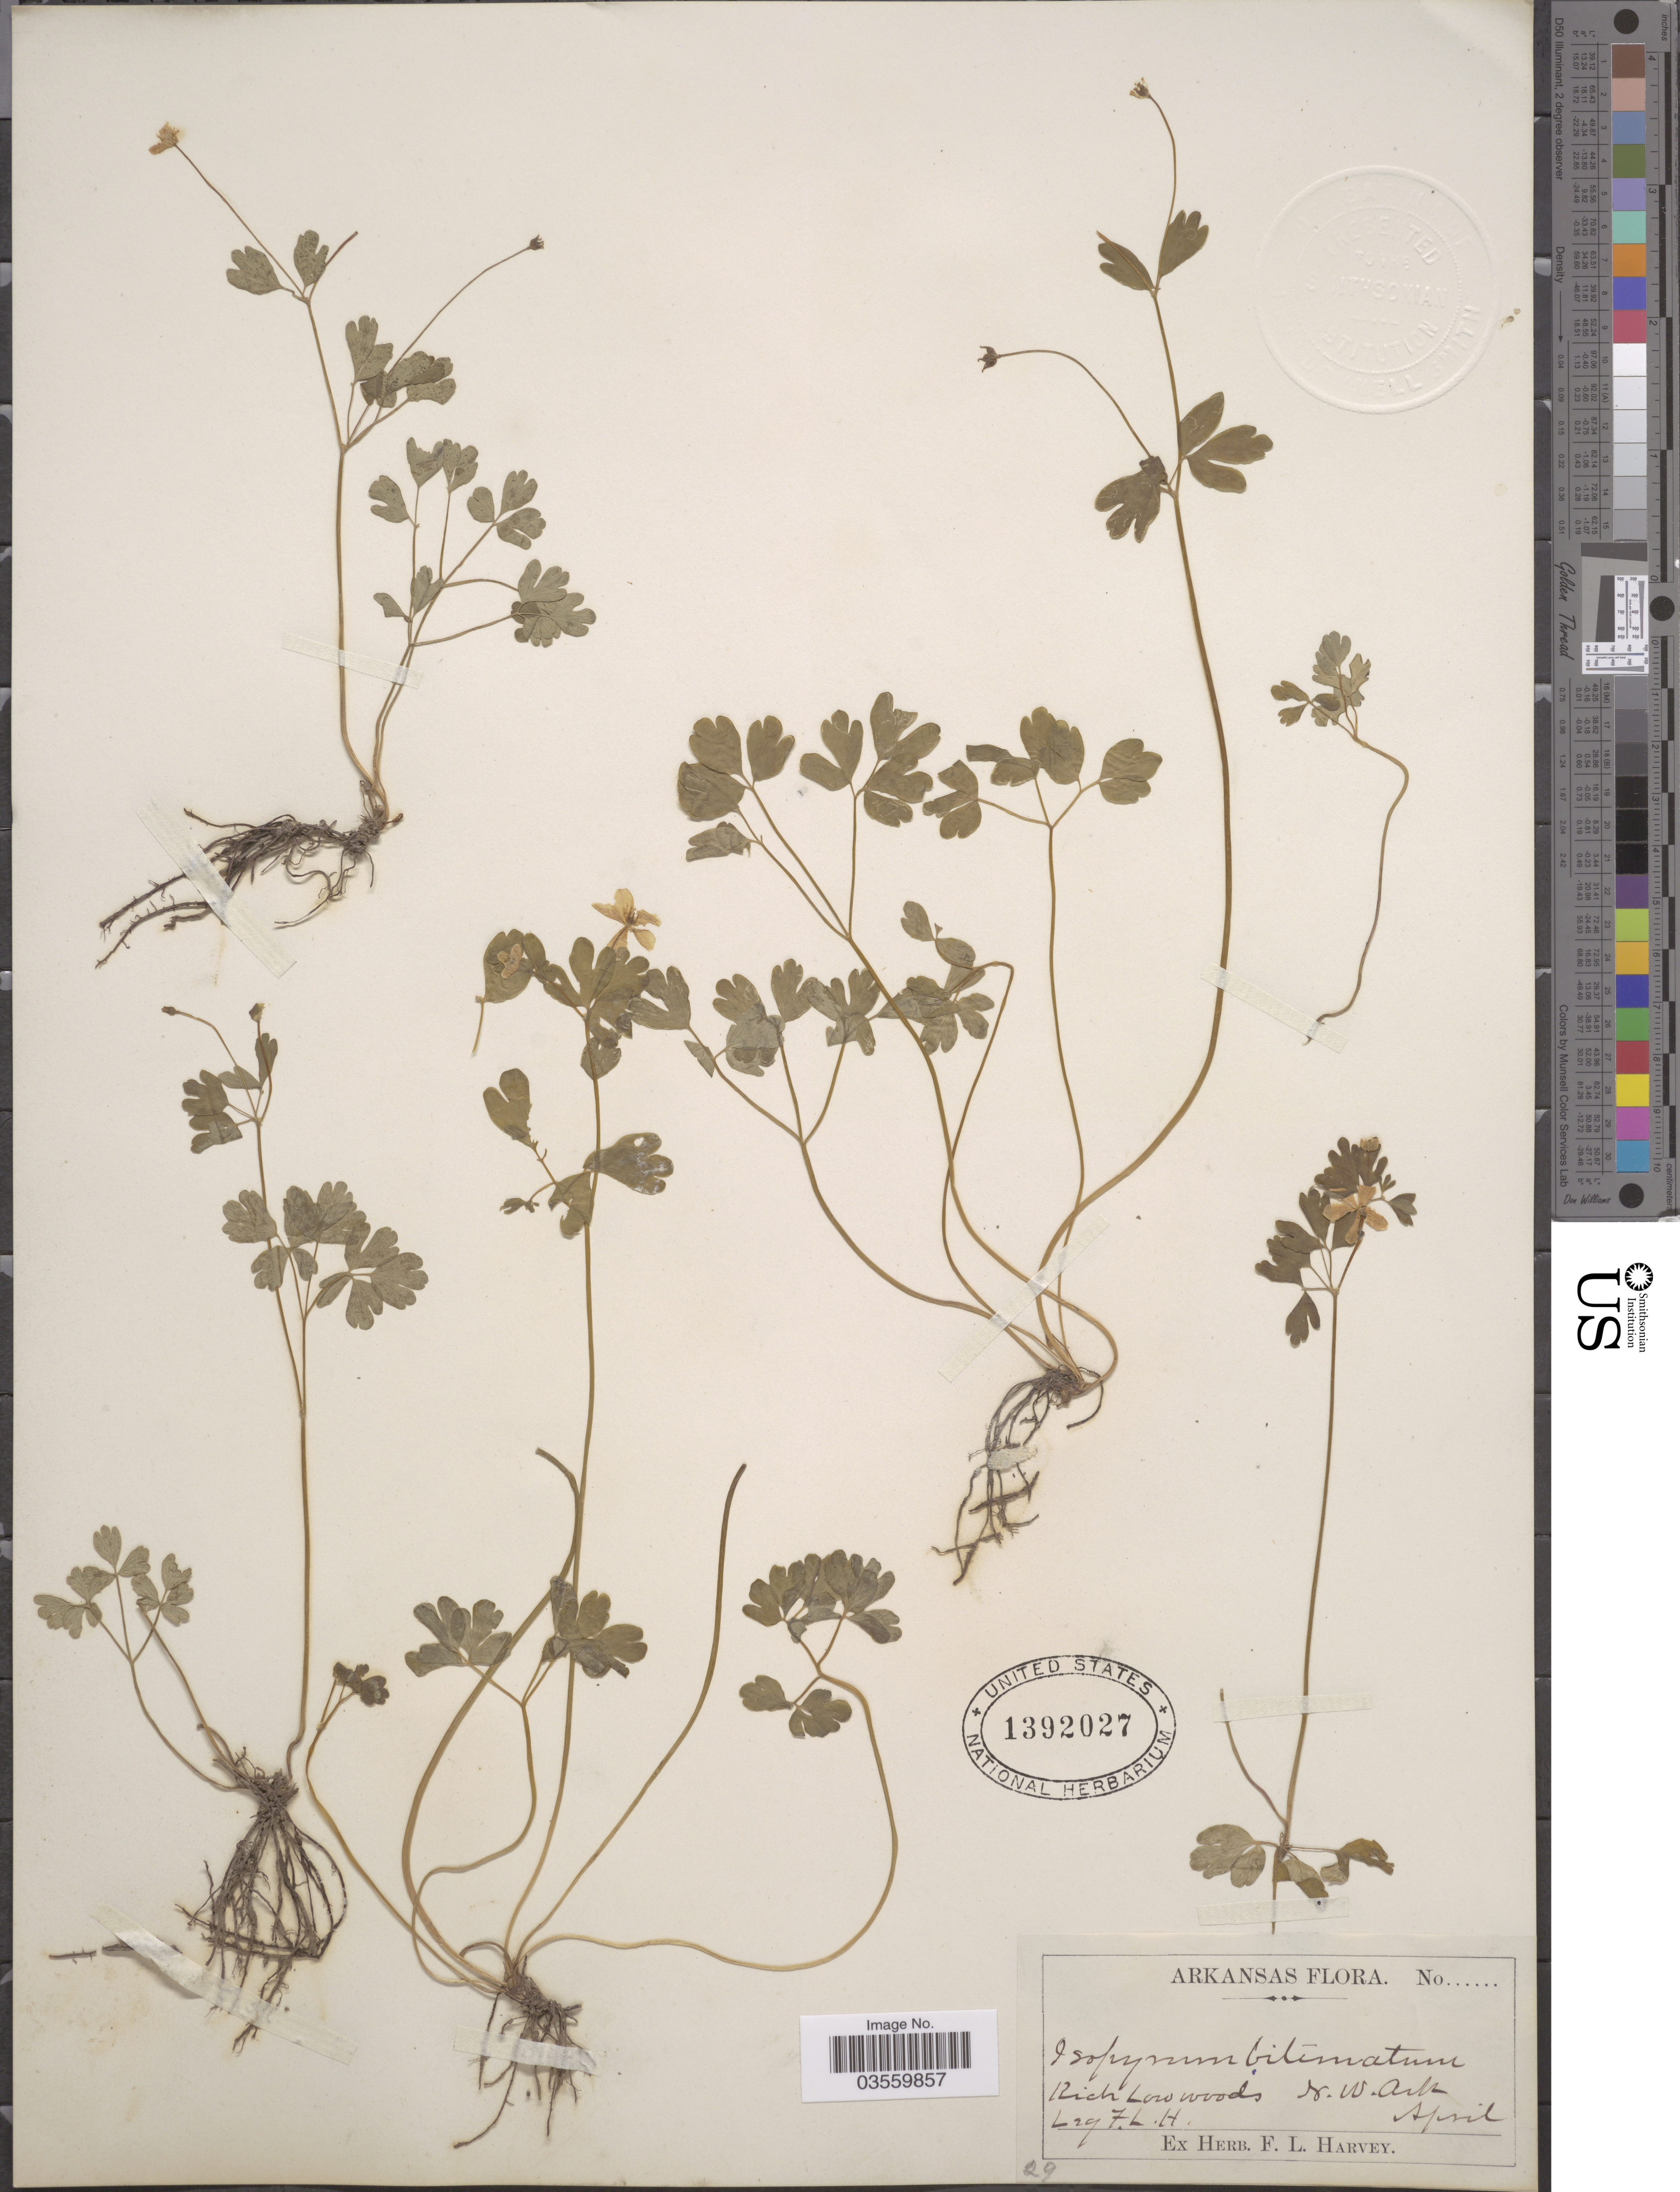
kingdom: Plantae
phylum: Tracheophyta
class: Magnoliopsida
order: Ranunculales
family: Ranunculaceae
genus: Enemion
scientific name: Enemion biternatum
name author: (Torr. & A. Gray) Raf.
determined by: Strong, Mark T., (BOT), Smithsonian Institution - National Museum of Natural History (UNITED STATES)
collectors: F. L. Harvey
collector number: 29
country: United States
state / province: Arkansas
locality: S. W. Ark.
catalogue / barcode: US 1392027